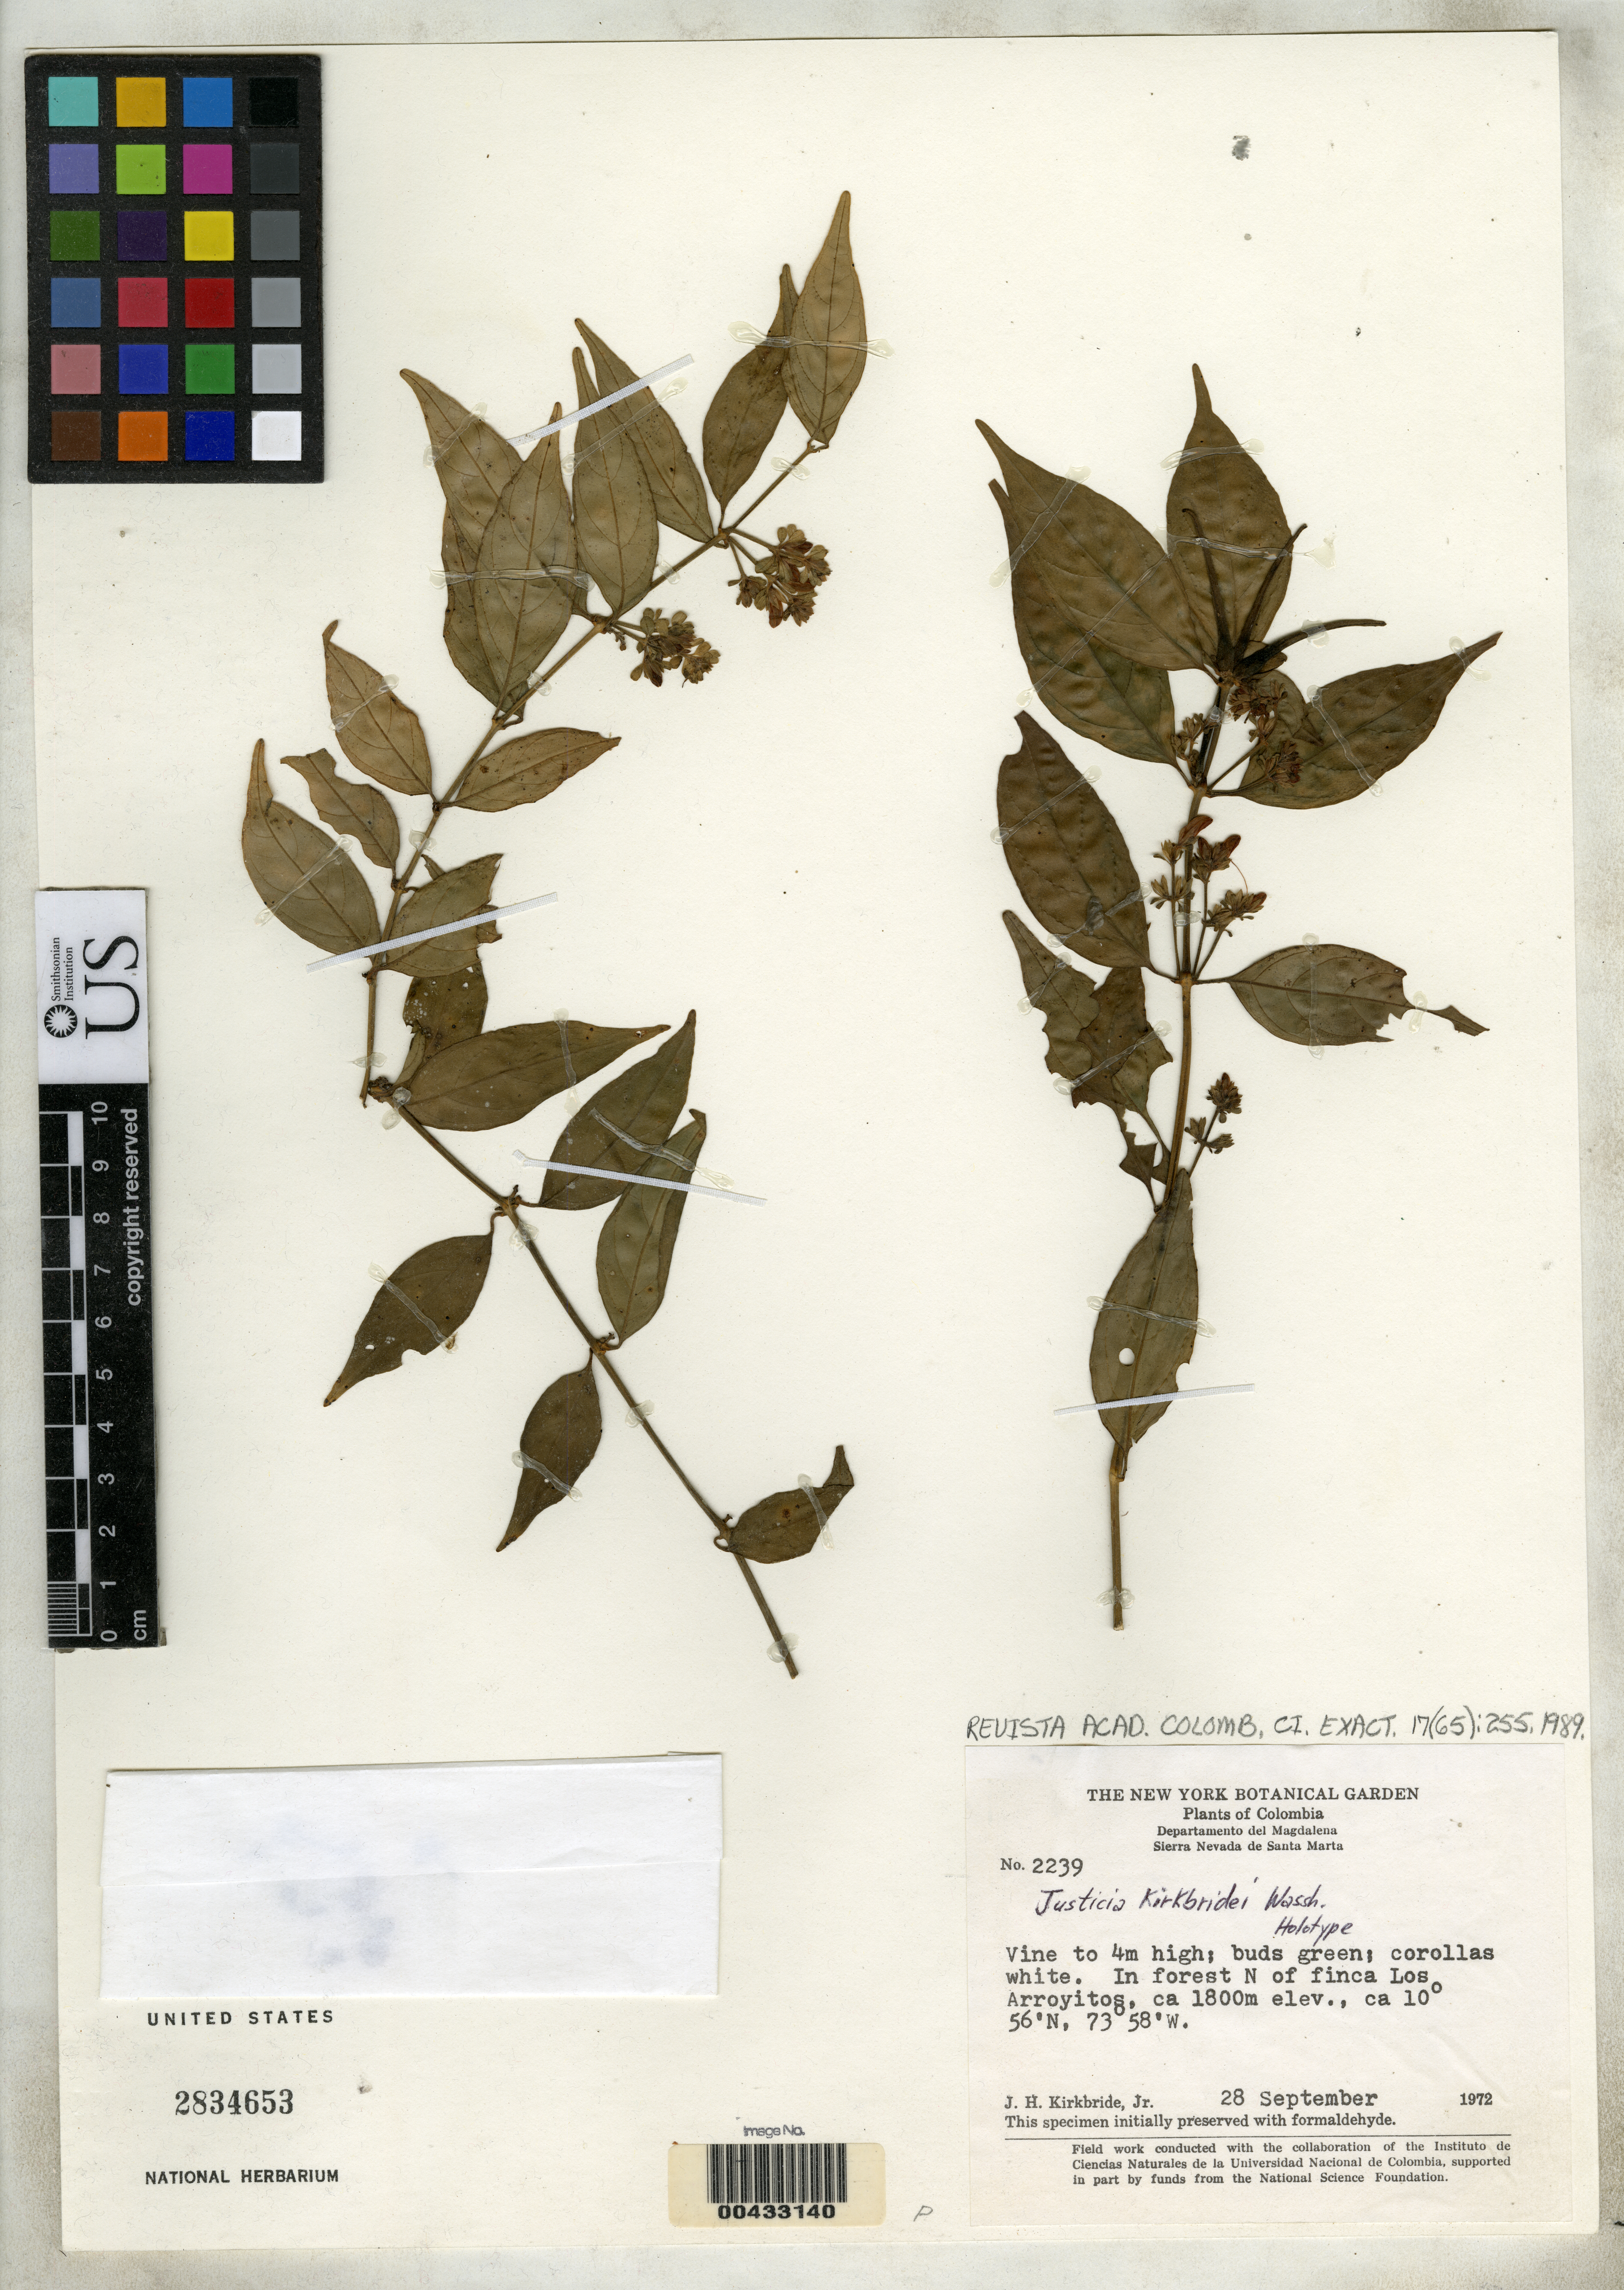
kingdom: Plantae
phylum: Tracheophyta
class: Magnoliopsida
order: Lamiales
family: Acanthaceae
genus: Justicia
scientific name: Justicia kirkbridei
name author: Wassh.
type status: Holotype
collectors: J. H. Kirkbride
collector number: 2239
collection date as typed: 28 Sep 1972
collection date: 1972-09-28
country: Colombia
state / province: Magdalena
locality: Sierra Nevada de Santa Marta, forest N of Finca Los Attoyitos.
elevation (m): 1800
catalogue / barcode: US 2834653